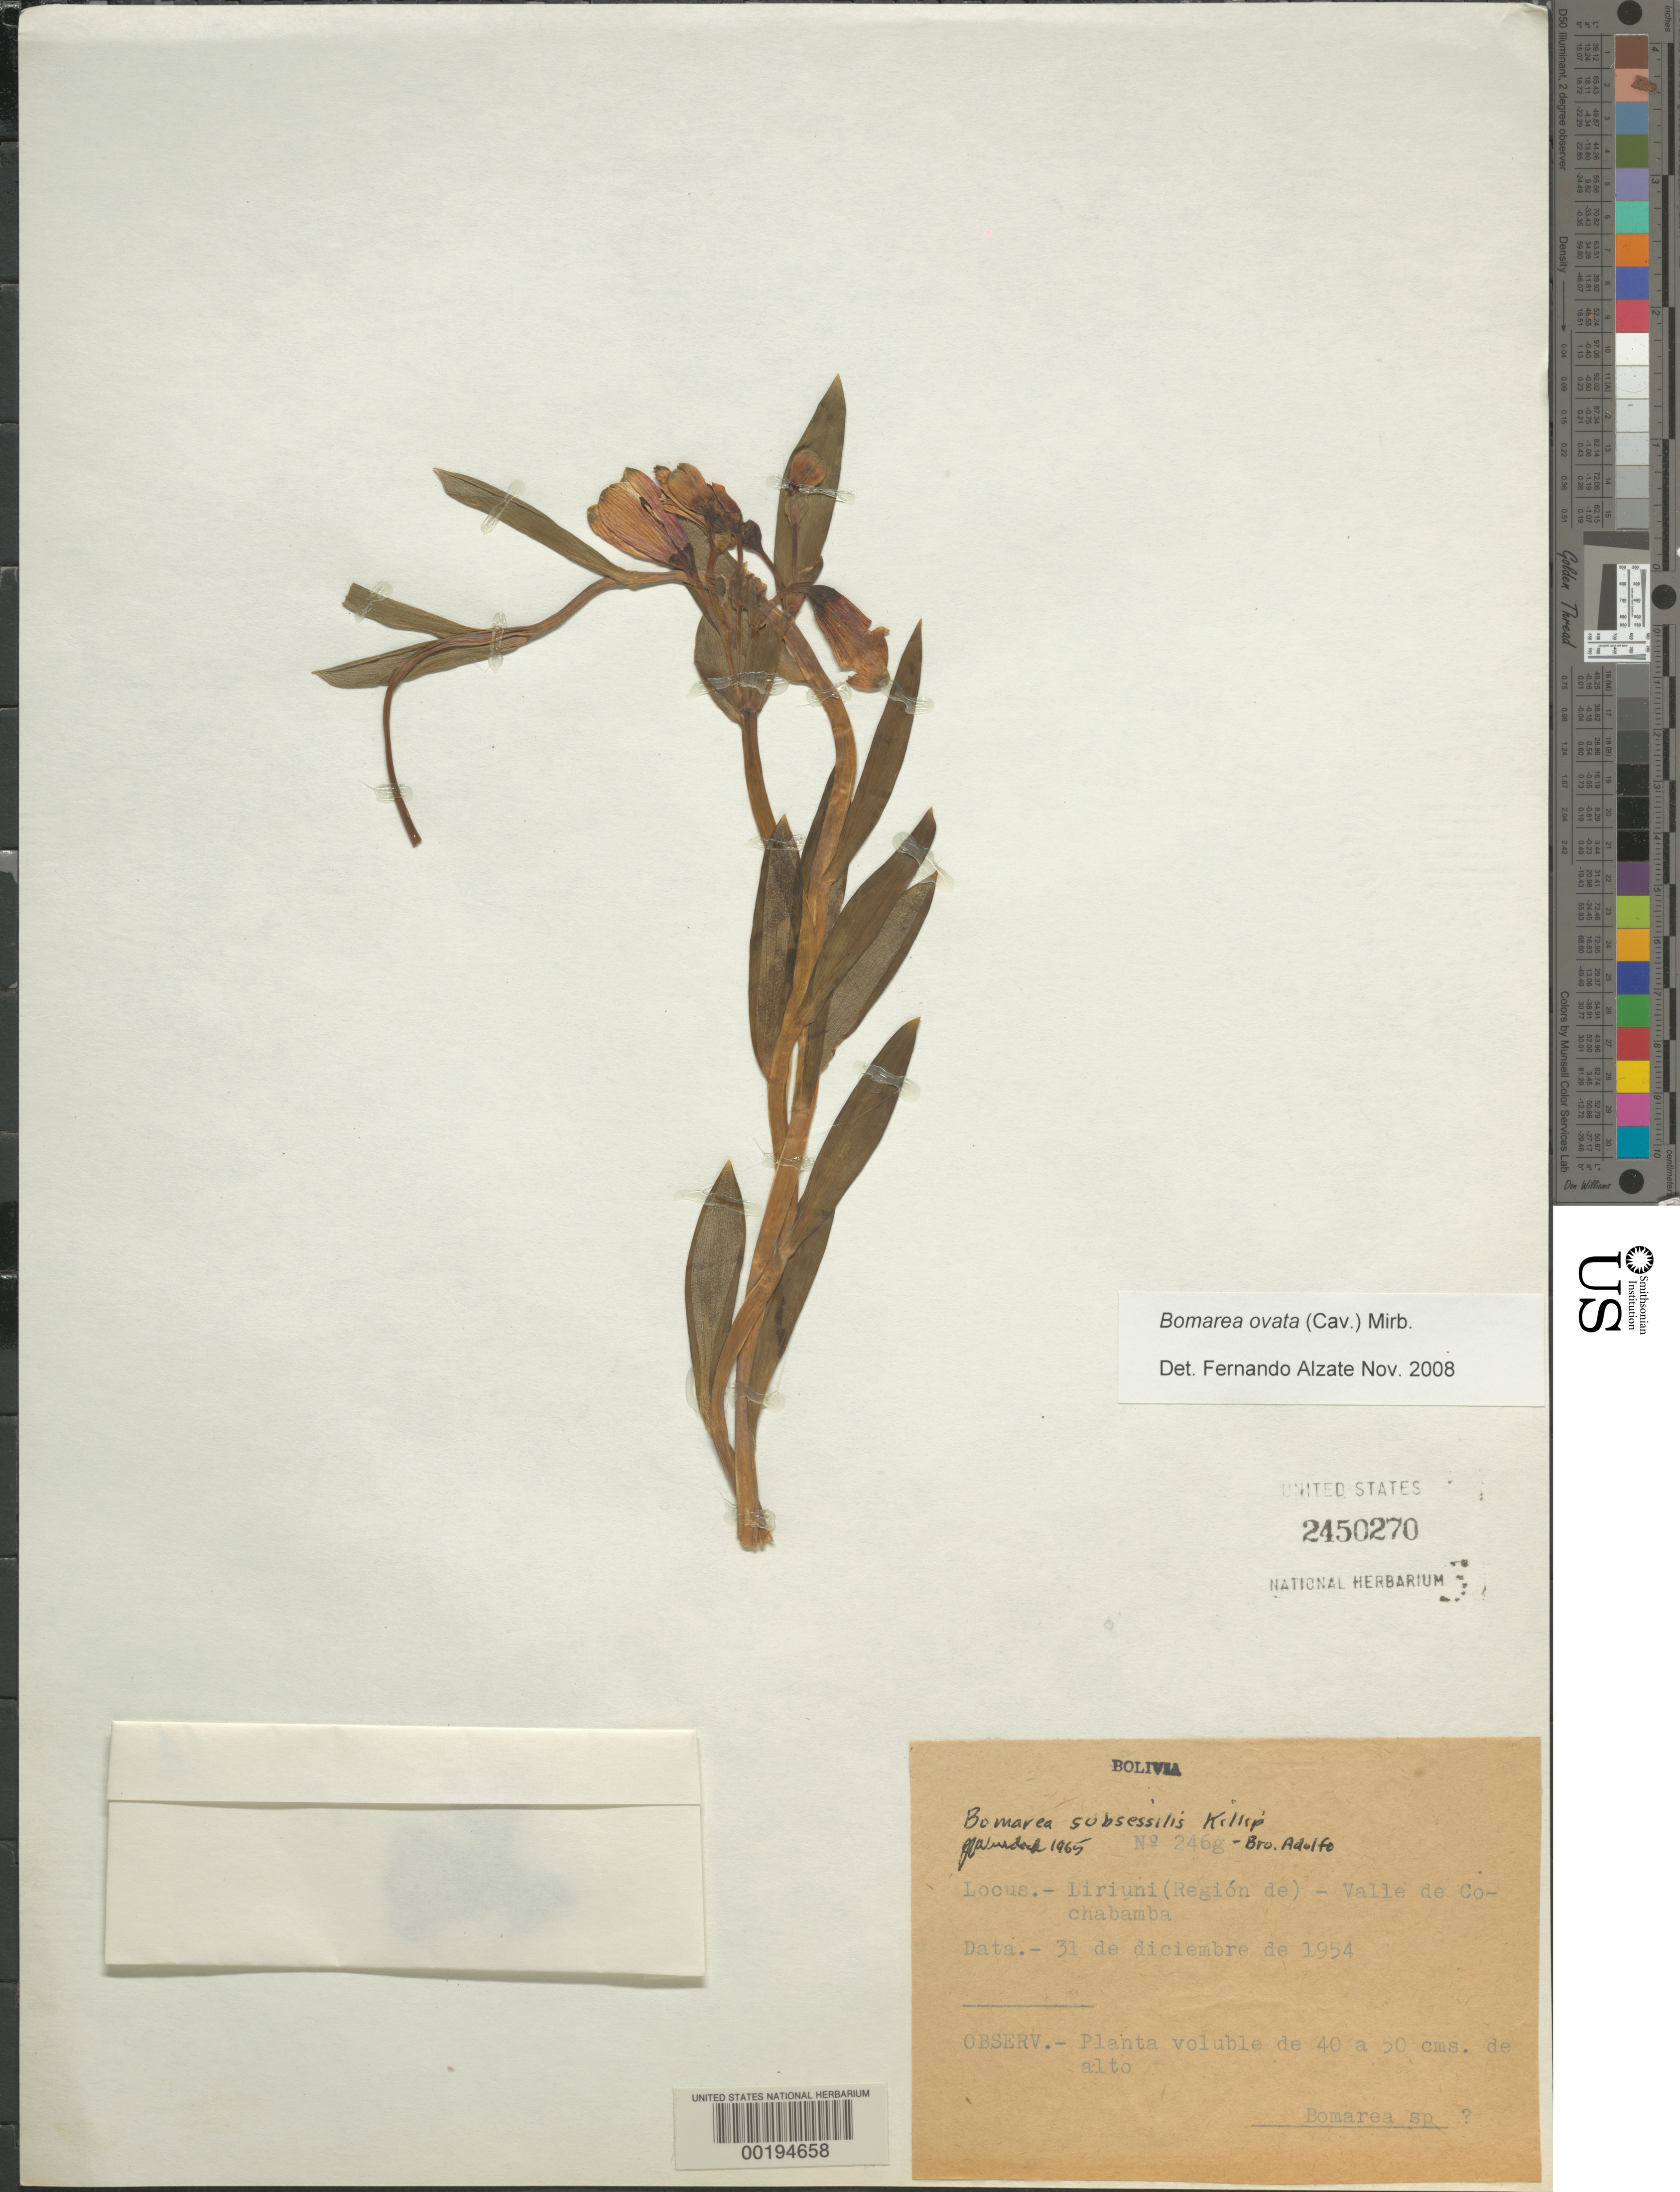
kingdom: Plantae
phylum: Tracheophyta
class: Liliopsida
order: Liliales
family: Alstroemeriaceae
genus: Bomarea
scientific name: Bomarea subsessilis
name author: Killip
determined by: Wurdack, John J., (US), US (UNITED STATES)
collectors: Bro. Adolfo M.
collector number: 246g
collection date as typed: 31 Dec 1954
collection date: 1954-12-31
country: Bolivia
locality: Liriuni (region de); Valle de Cochabamba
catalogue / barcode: US 2450270